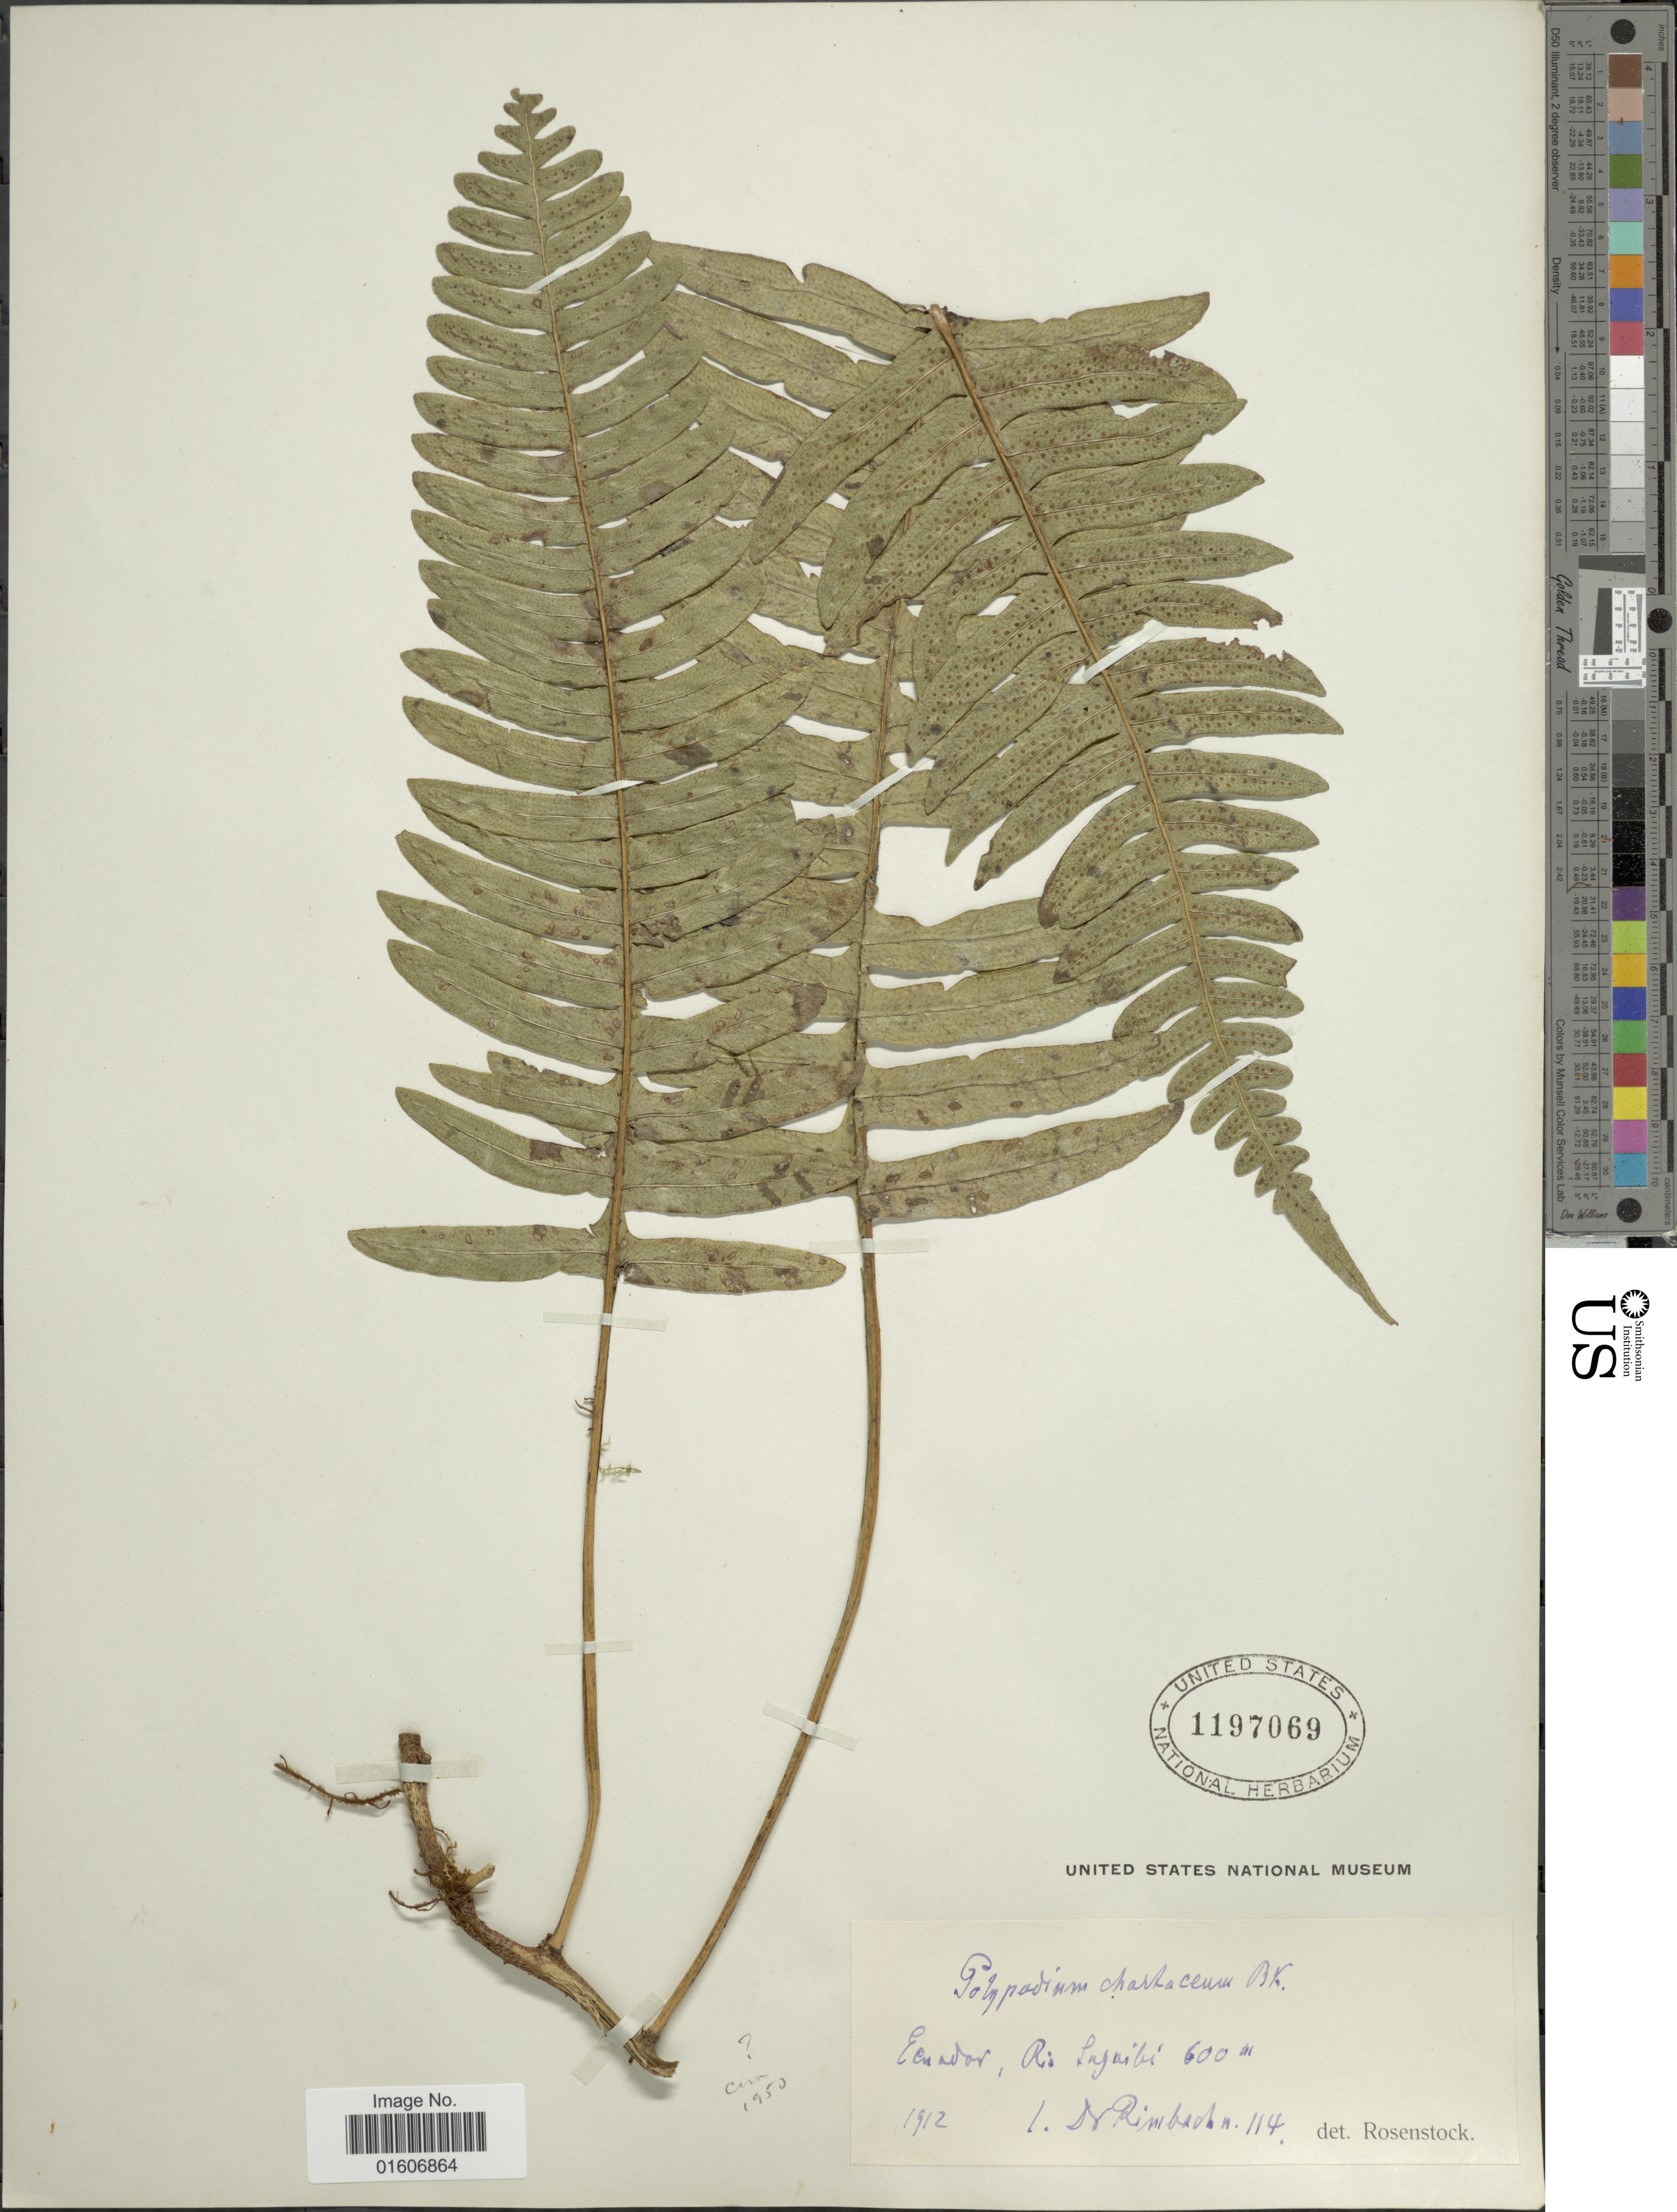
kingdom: Plantae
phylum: Tracheophyta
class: Polypodiopsida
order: Polypodiales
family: Polypodiaceae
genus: Serpocaulon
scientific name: Serpocaulon maritimum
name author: (Hieron.) A.R. Sm.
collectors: Rimbach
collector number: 114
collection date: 1912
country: Ecuador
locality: Rio Saguibi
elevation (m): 600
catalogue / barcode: US 1197069